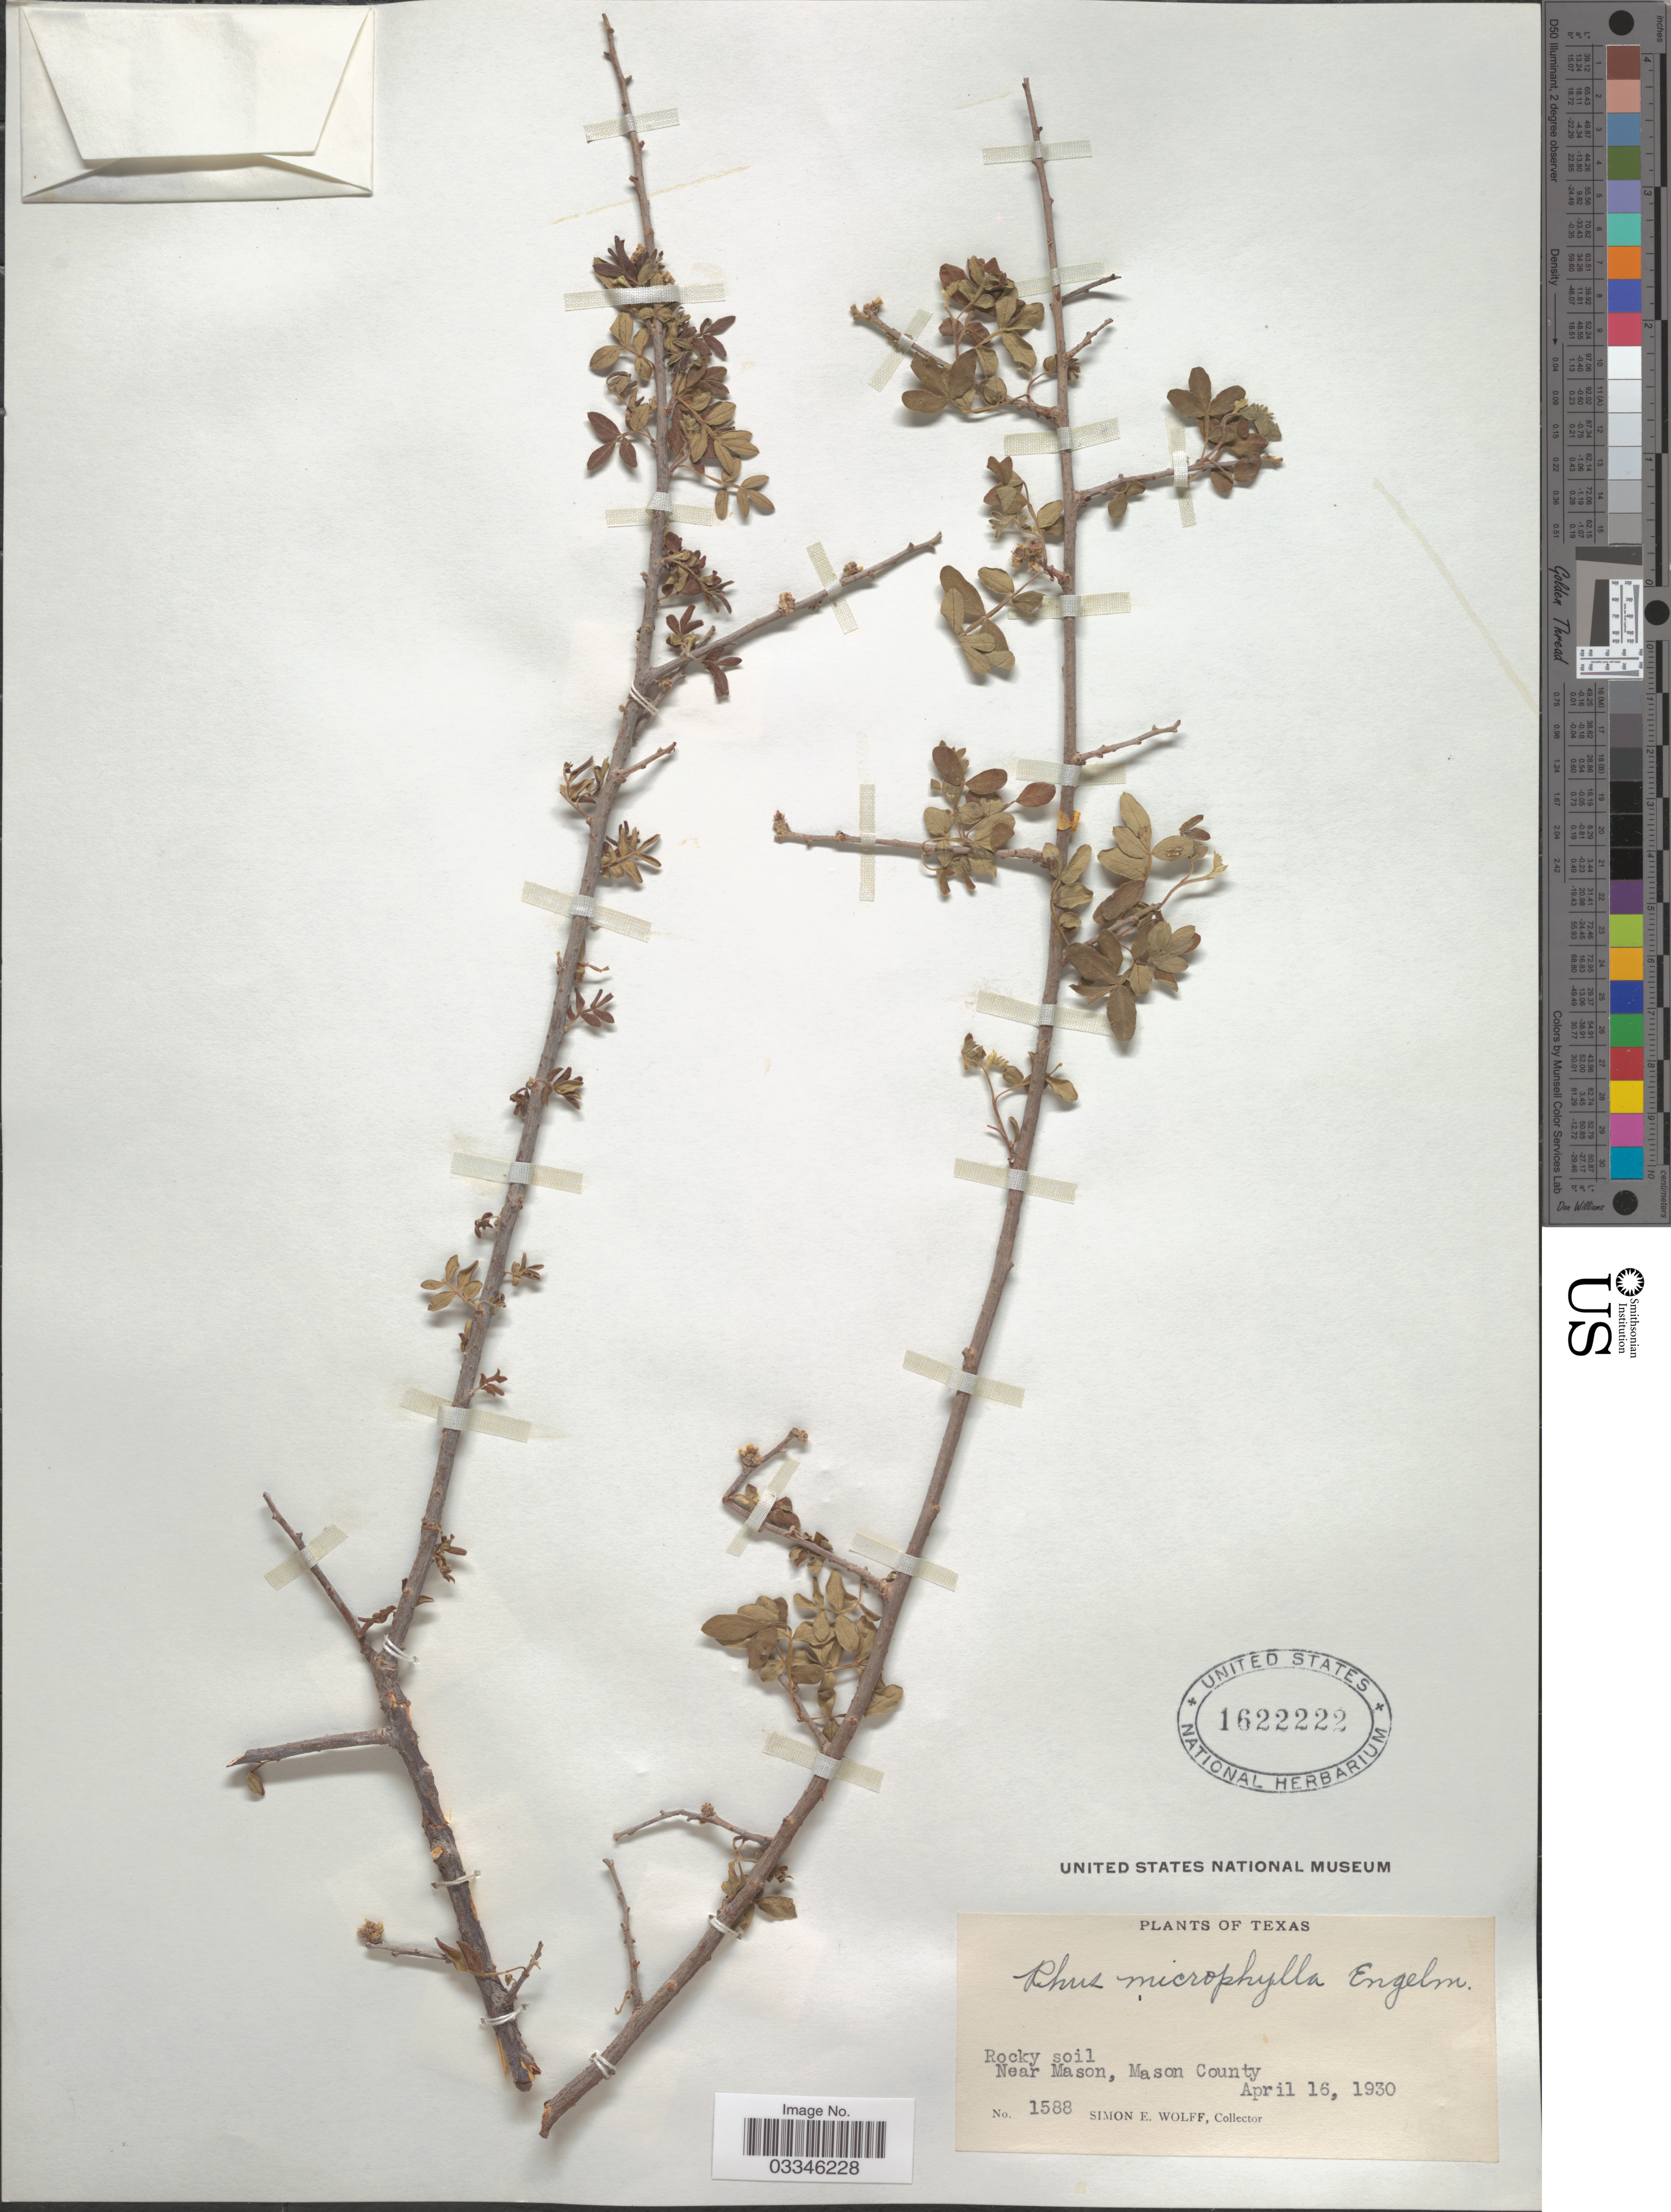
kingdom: Plantae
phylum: Tracheophyta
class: Magnoliopsida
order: Sapindales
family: Anacardiaceae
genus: Rhus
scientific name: Rhus microphylla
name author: Engelm.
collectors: S. E. Wolff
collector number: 1588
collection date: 1930-04-16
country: United States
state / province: Texas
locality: Rocky soil. Near Mason, Mason County.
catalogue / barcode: US 1622222